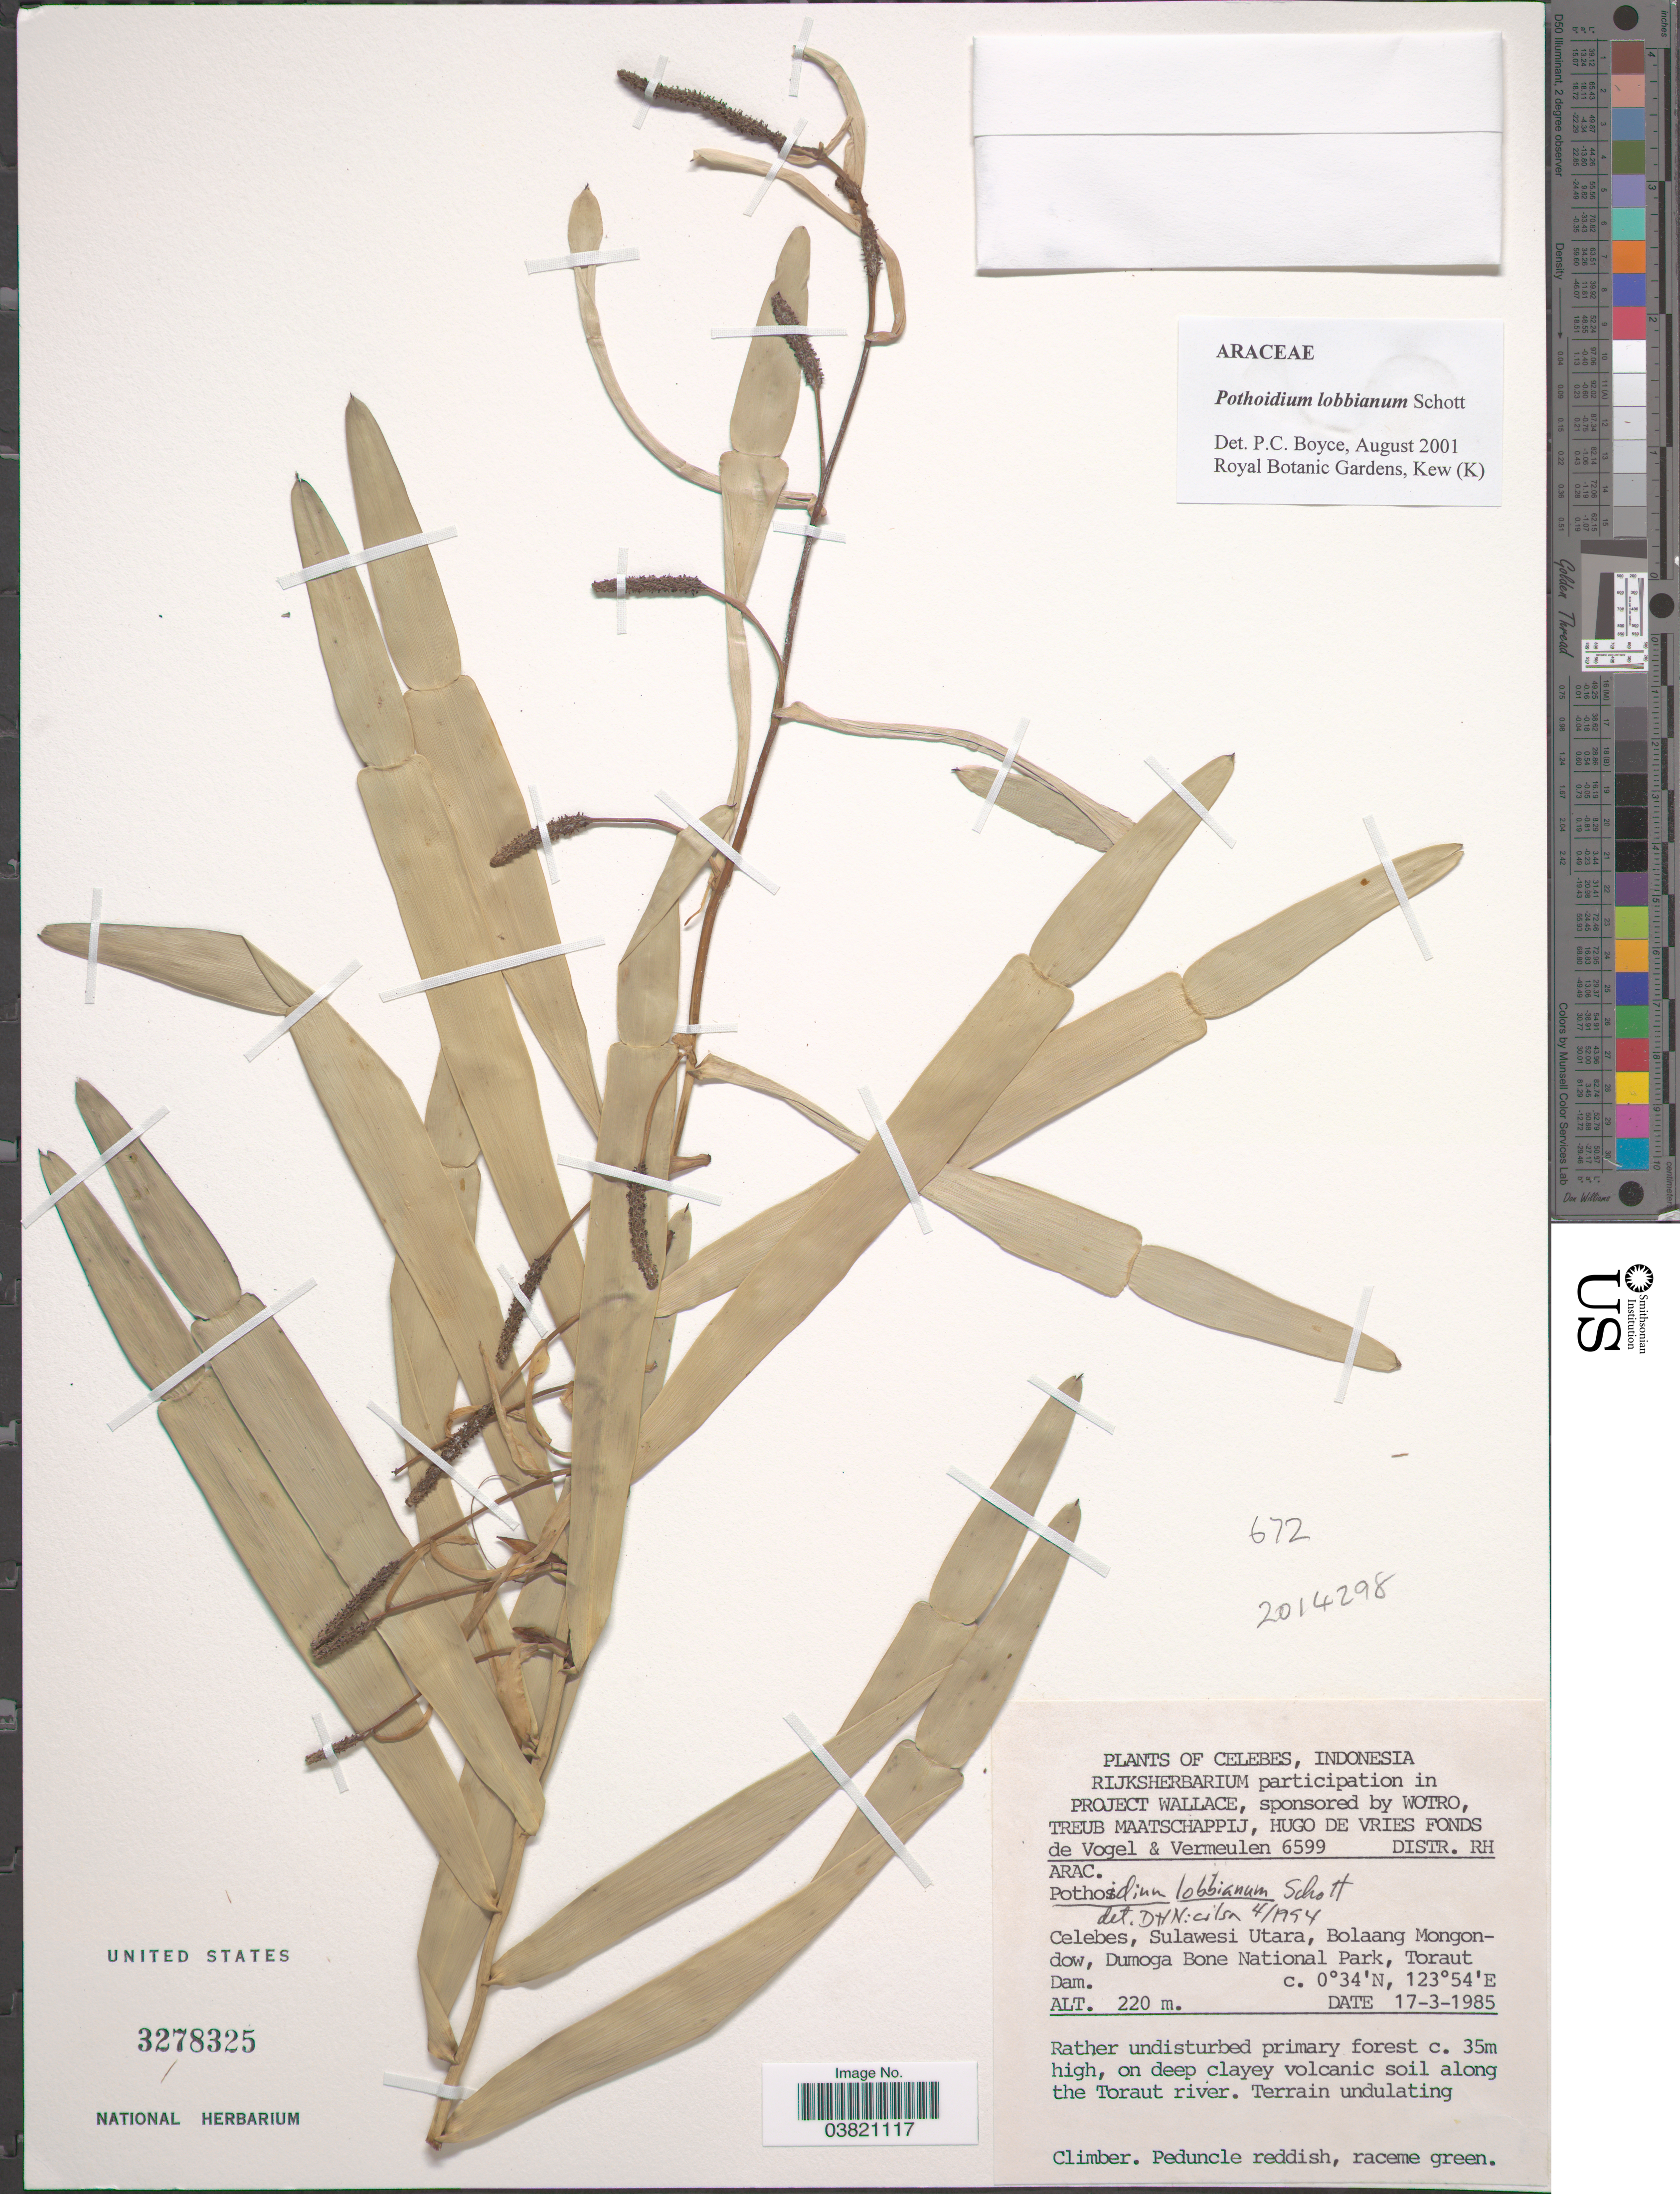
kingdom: Plantae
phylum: Tracheophyta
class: Liliopsida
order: Alismatales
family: Araceae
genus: Pothoidium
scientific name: Pothoidium lobbianum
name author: Schott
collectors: d. Vogel & Vermeulen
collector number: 6599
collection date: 1985-03-17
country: Indonesia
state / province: Sulawesi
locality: Celebes, Sulawesi Utara, Bolaang Mongondow, Dumoga Bone National Park, Toraut Dam.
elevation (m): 220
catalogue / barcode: US 3278325